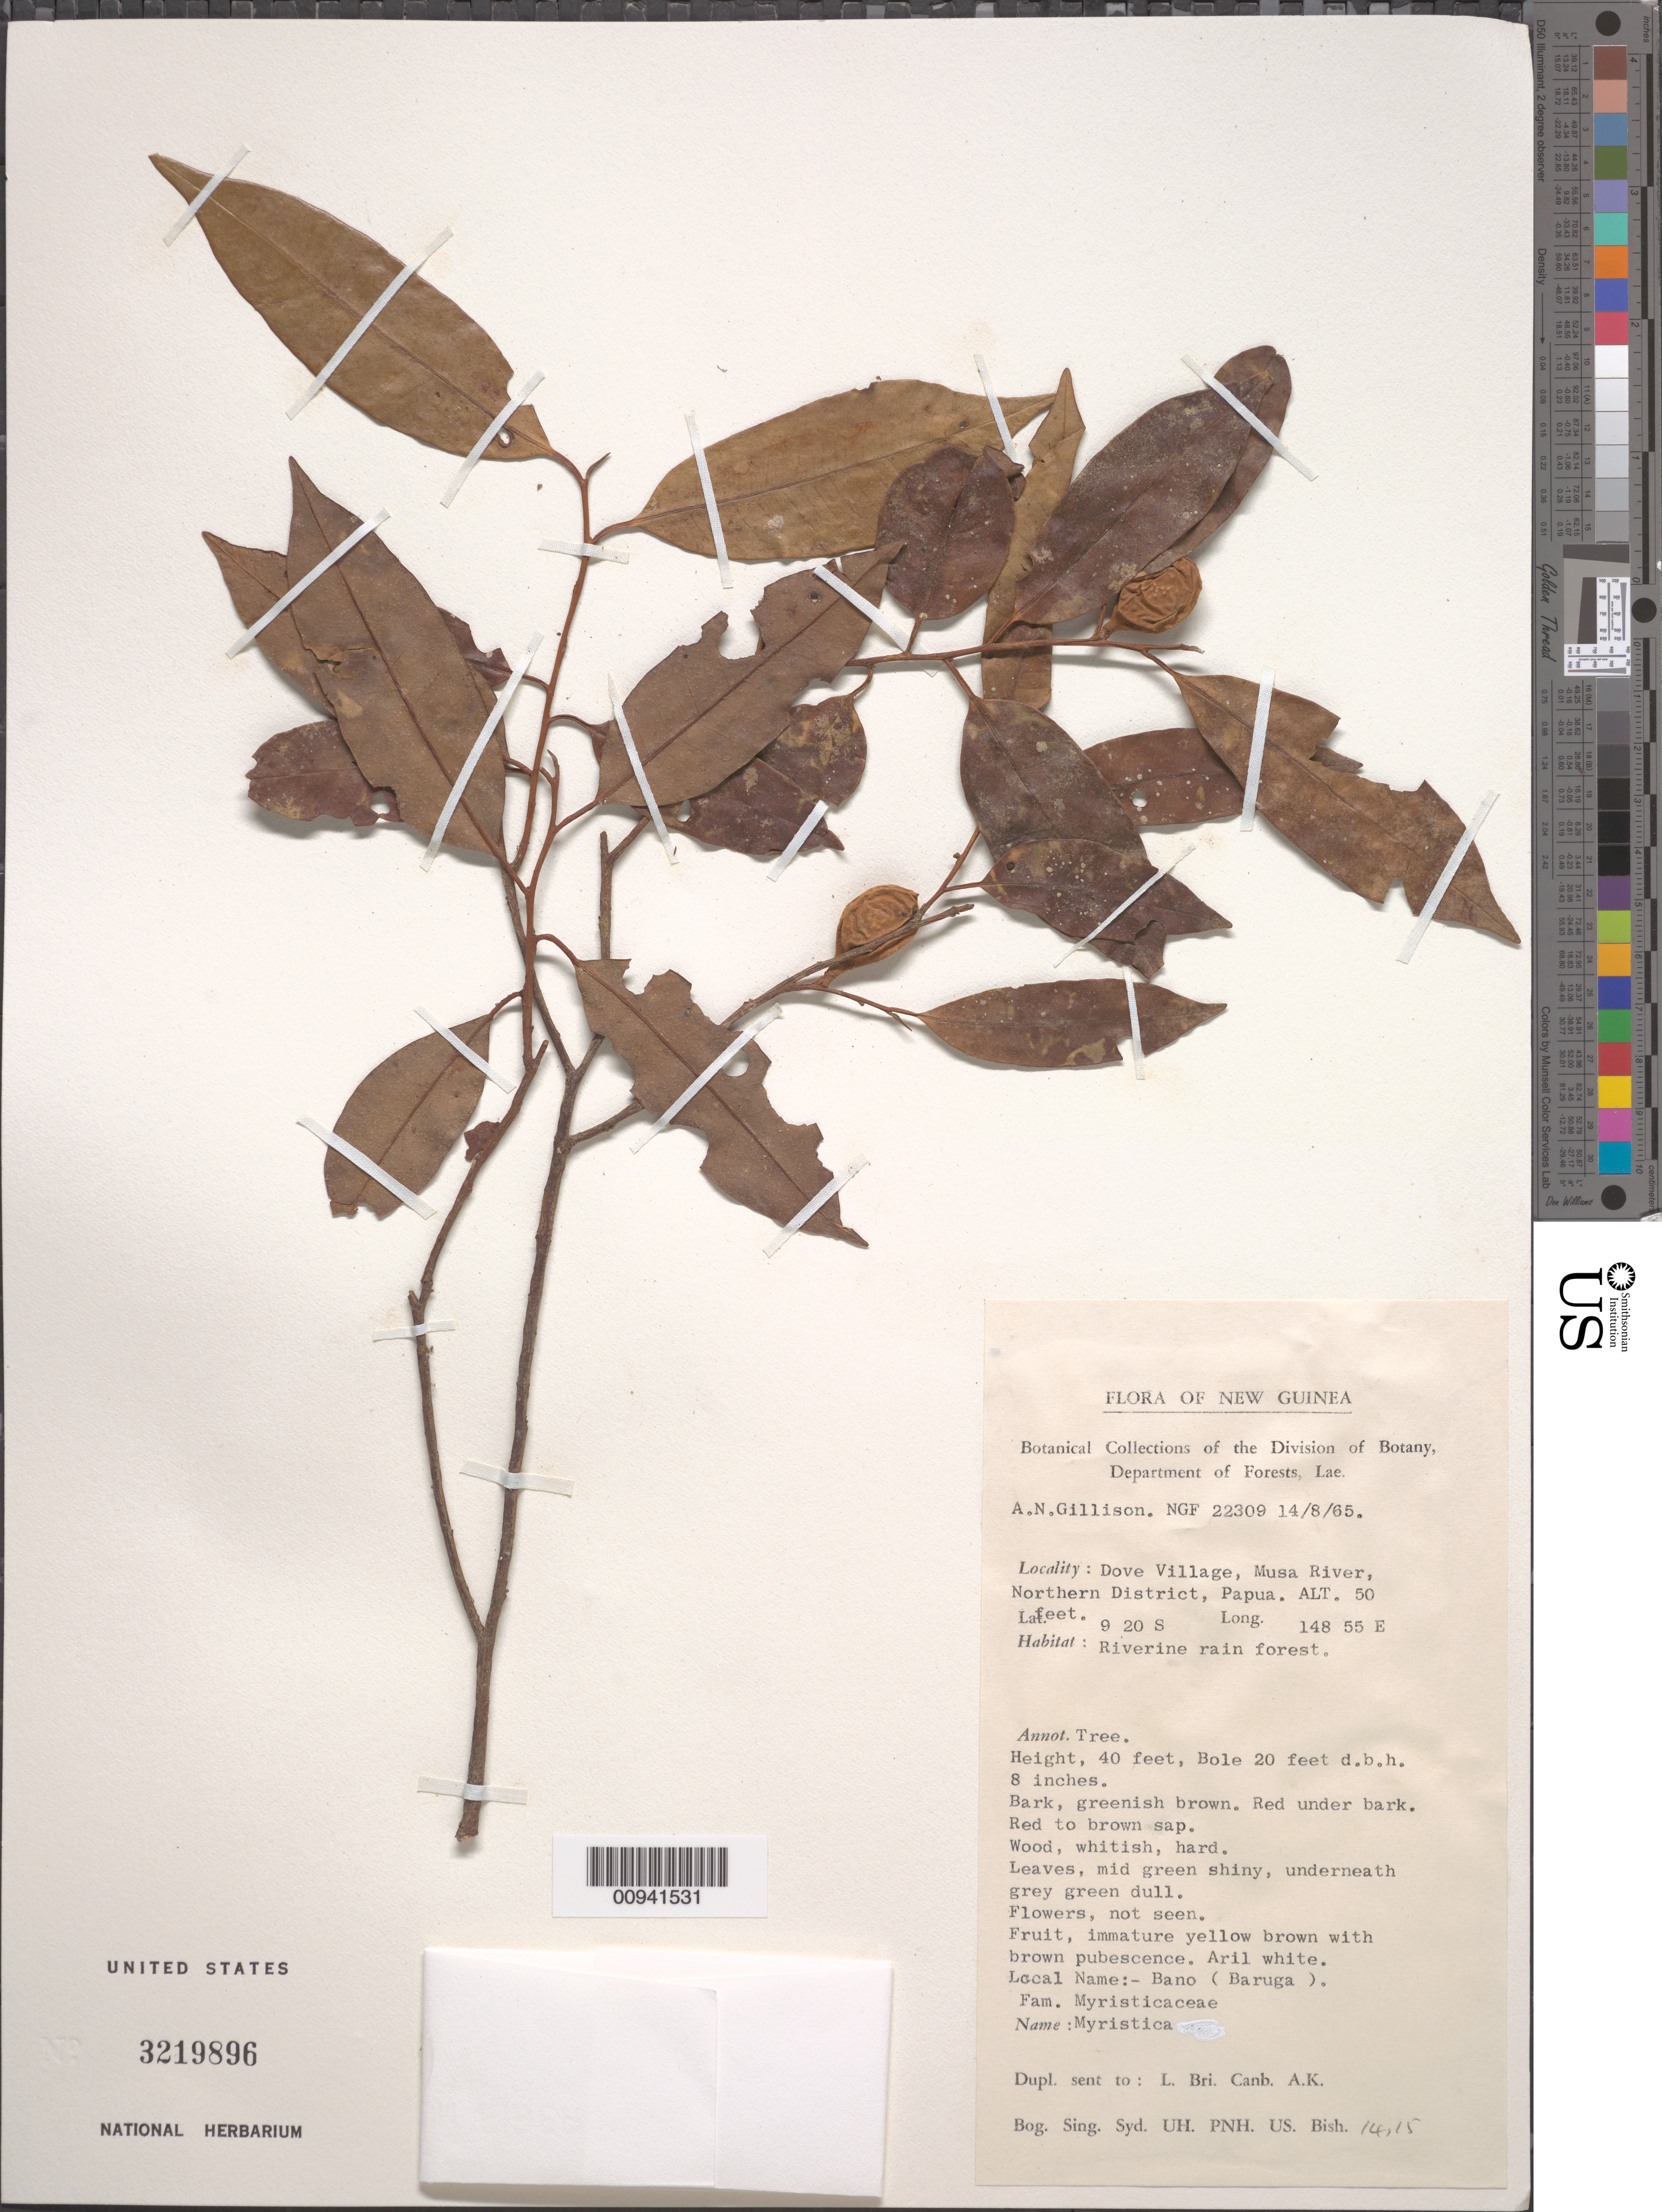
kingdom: Plantae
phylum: Tracheophyta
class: Magnoliopsida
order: Magnoliales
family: Myristicaceae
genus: Myristica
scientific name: Myristica sp.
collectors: A. Gillison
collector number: NGF 22309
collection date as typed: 14 Aug 1965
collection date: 1965-08-14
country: Papua New Guinea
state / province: Northern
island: New Guinea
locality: Dove Village, Musa River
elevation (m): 15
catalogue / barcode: US 3219896